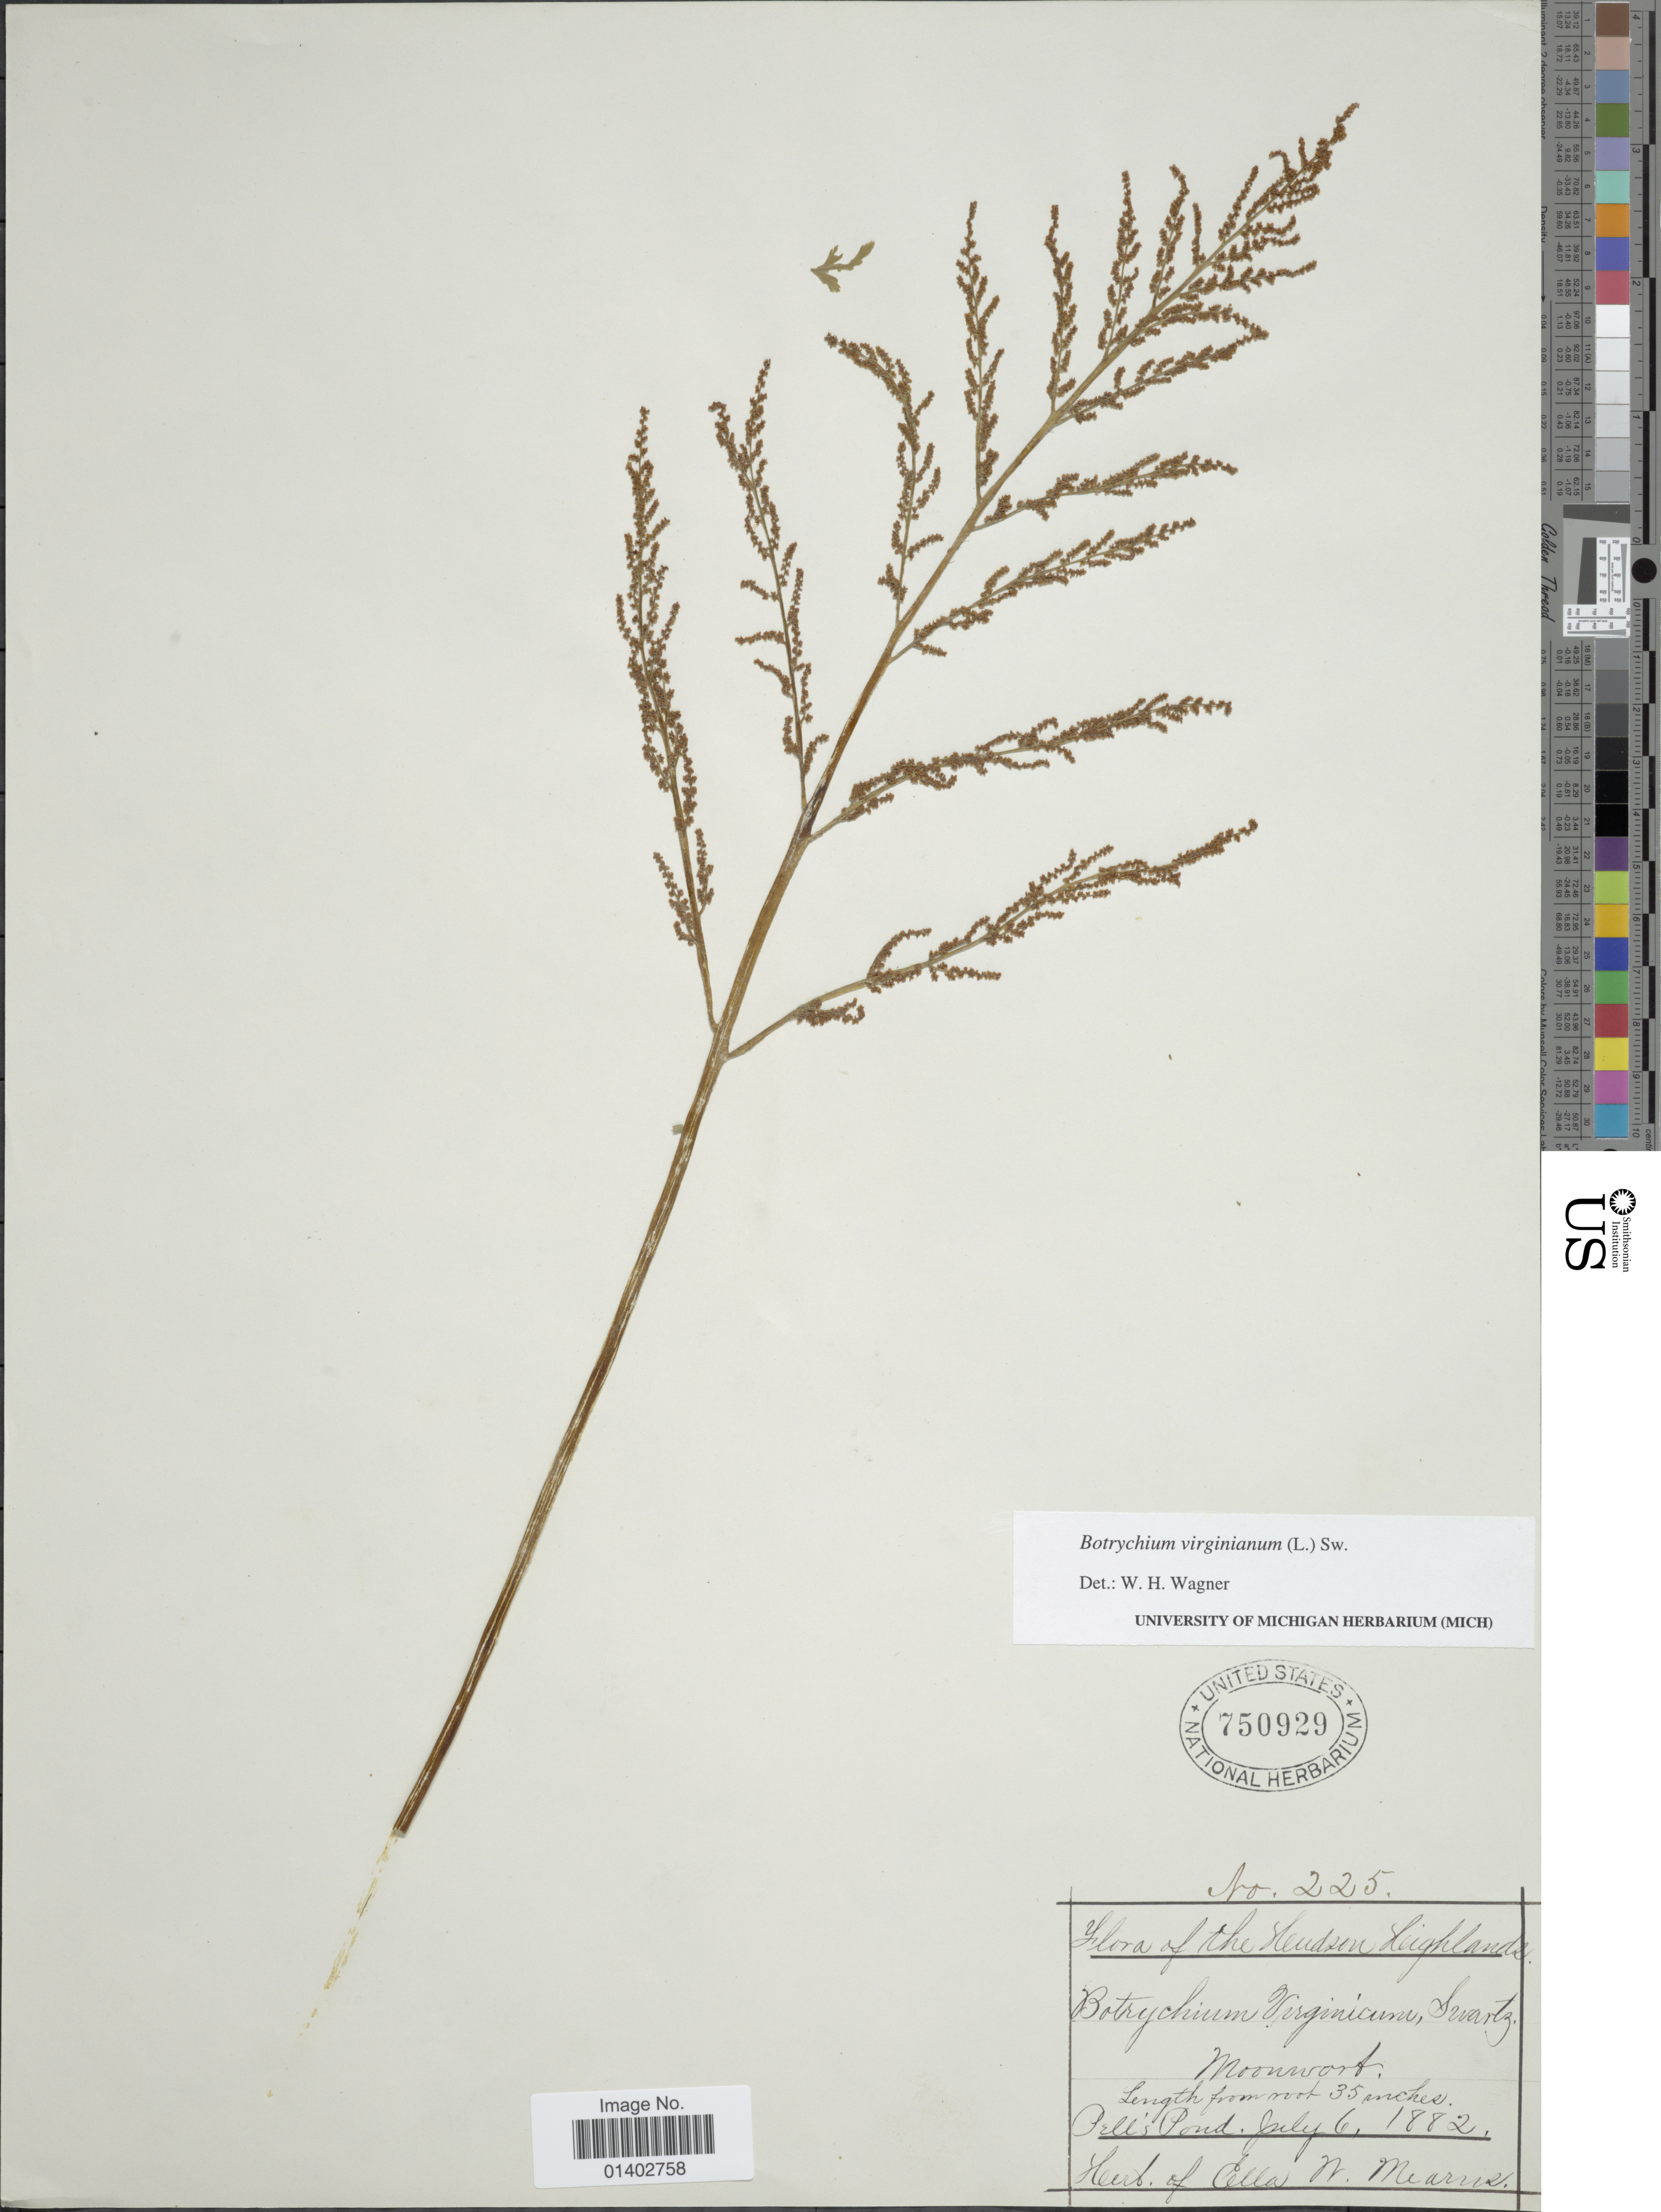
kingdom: Plantae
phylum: Tracheophyta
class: Polypodiopsida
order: Ophioglossales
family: Ophioglossaceae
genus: Botrychium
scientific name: Botrychium virginianum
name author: (L.) Sw.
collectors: ex herb. Cella N. Mearns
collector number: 225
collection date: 1882-07-06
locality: Hudson Highlands, Moonwort, Pell's Pond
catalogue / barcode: US 750929